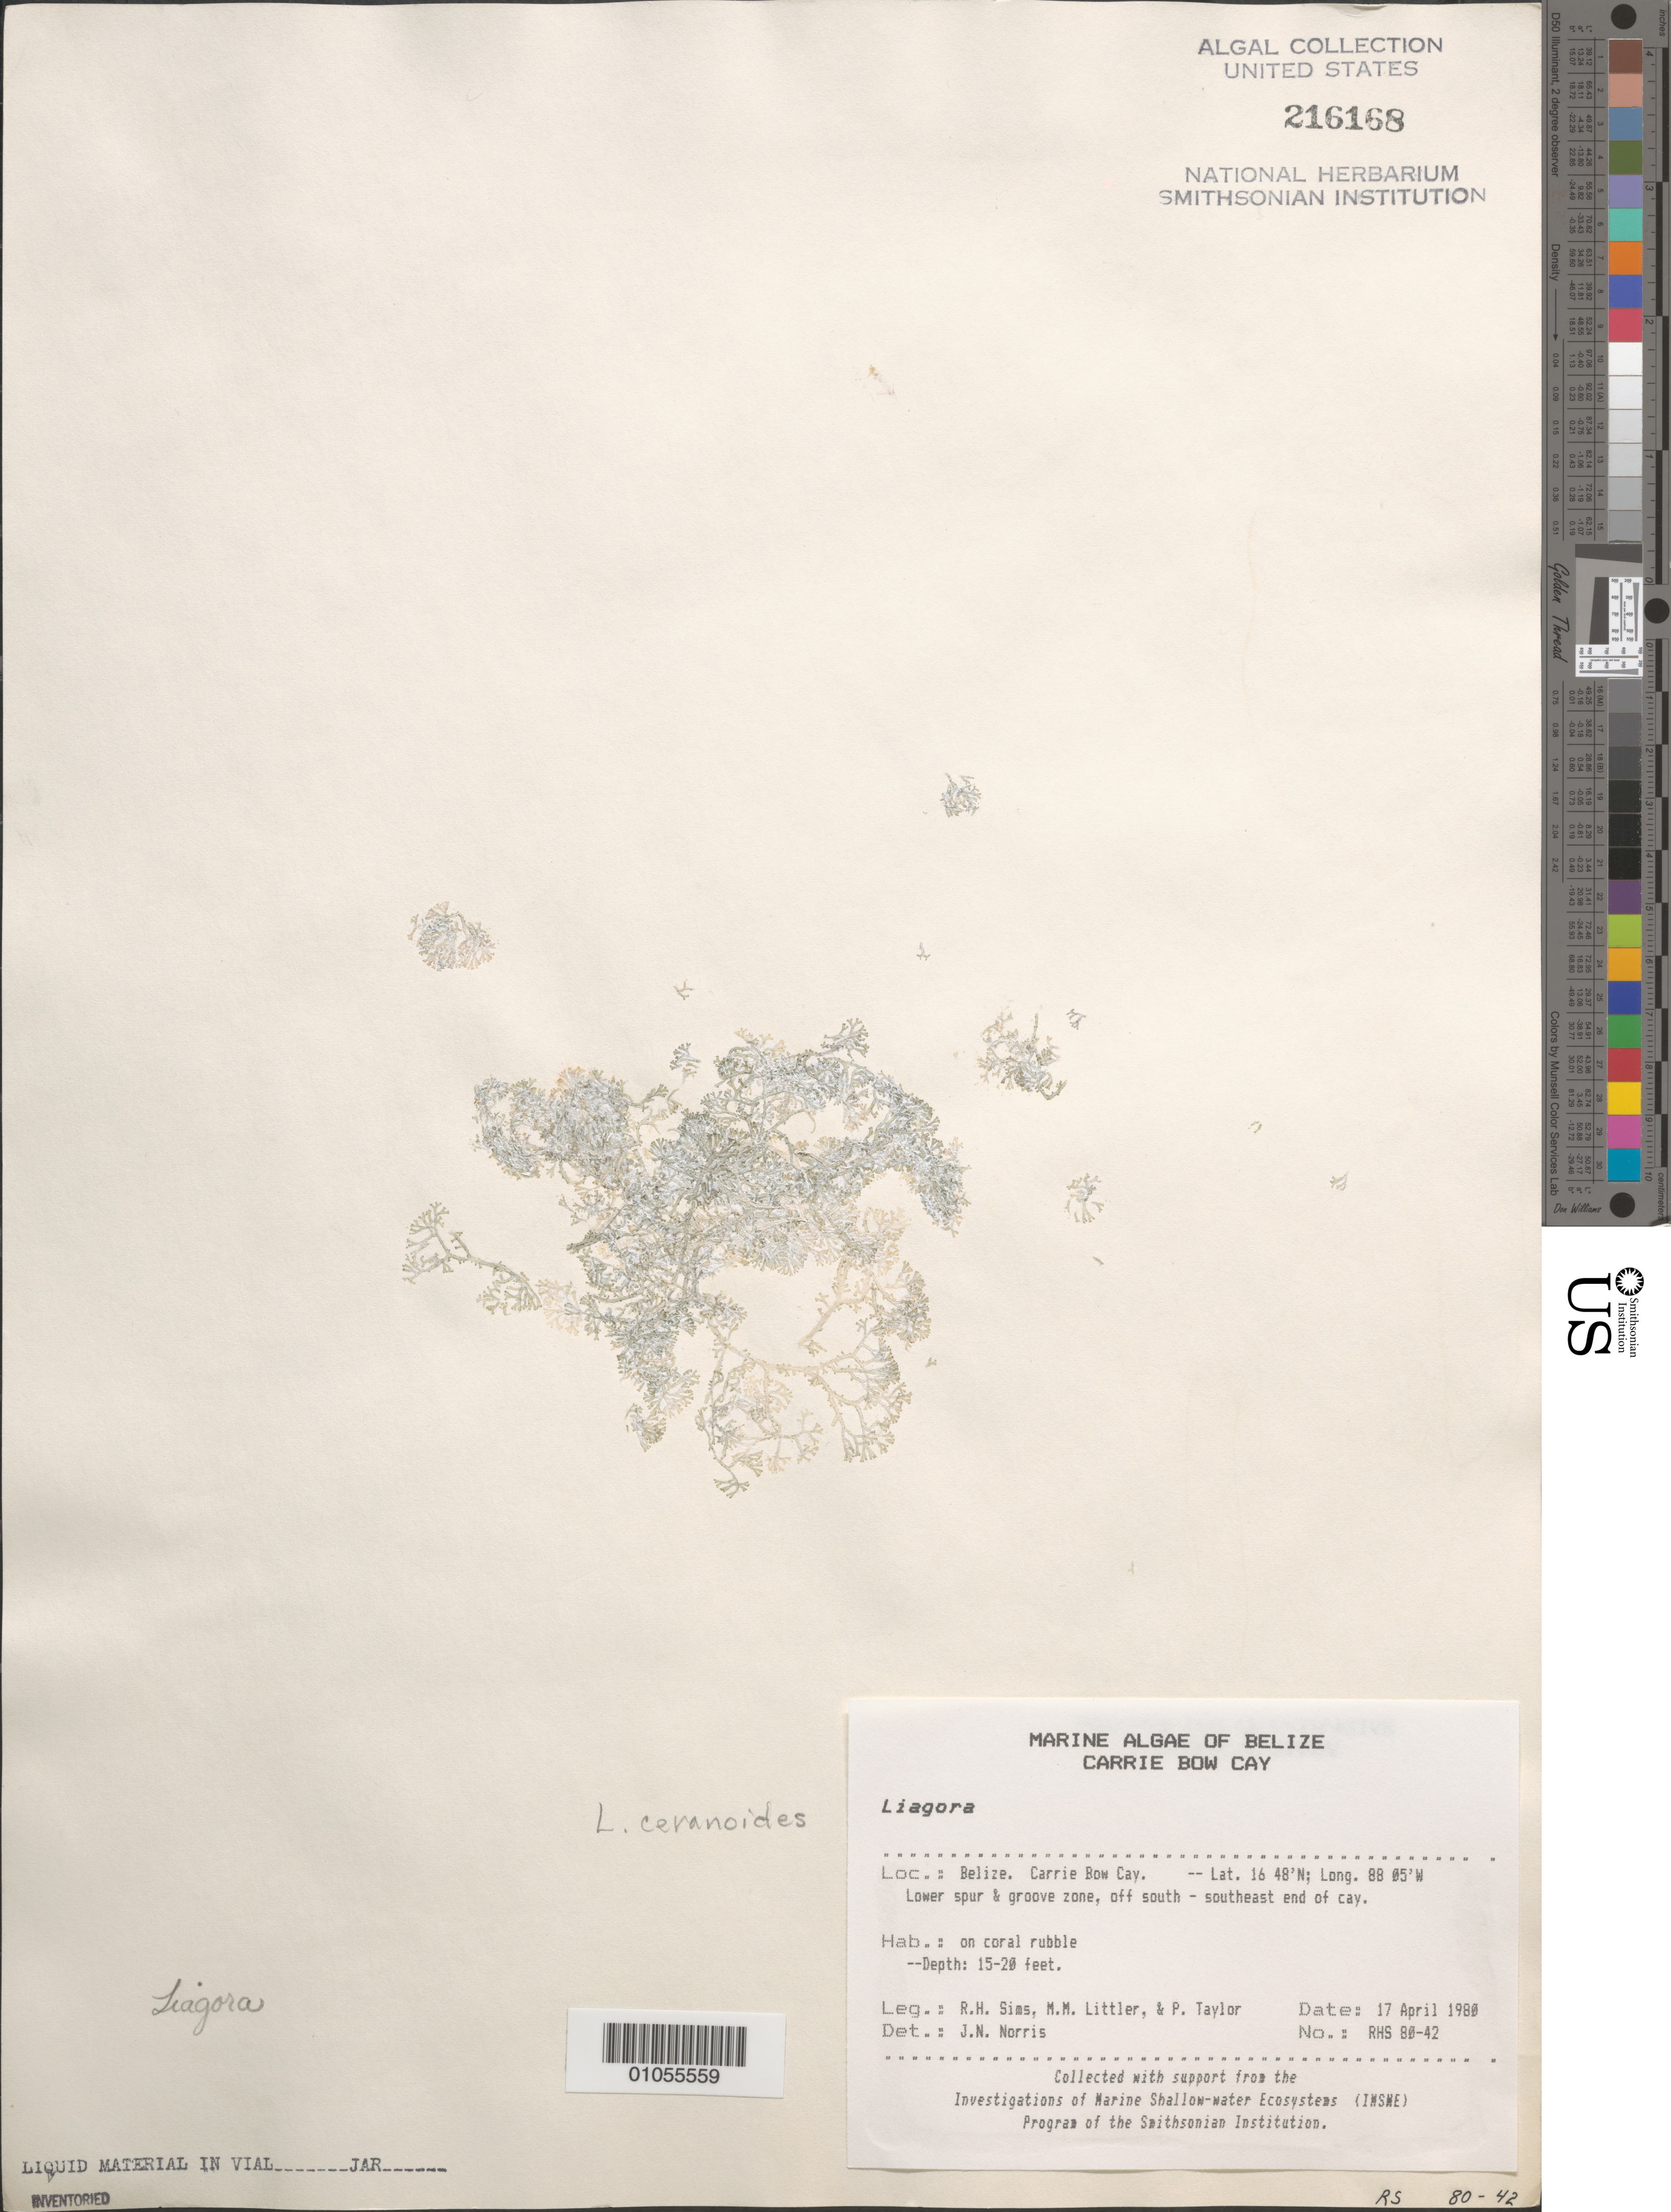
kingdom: Plantae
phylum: Rhodophyta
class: Florideophyceae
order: Nemaliales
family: Liagoraceae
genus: Liagora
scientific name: Liagora ceranoides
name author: J.V.Lamouroux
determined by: Norris, James N.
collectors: R. H. Sims, M. M. Littler & P. R. Taylor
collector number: RHS 80-42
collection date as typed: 17 Apr 1980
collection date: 1980-04-17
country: Belize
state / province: Stann Creek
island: Carrie Bow Cay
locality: Lower spur and groove zone, off south southeast end of the cay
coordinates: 16 48'N, 88 05'W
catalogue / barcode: US 216168